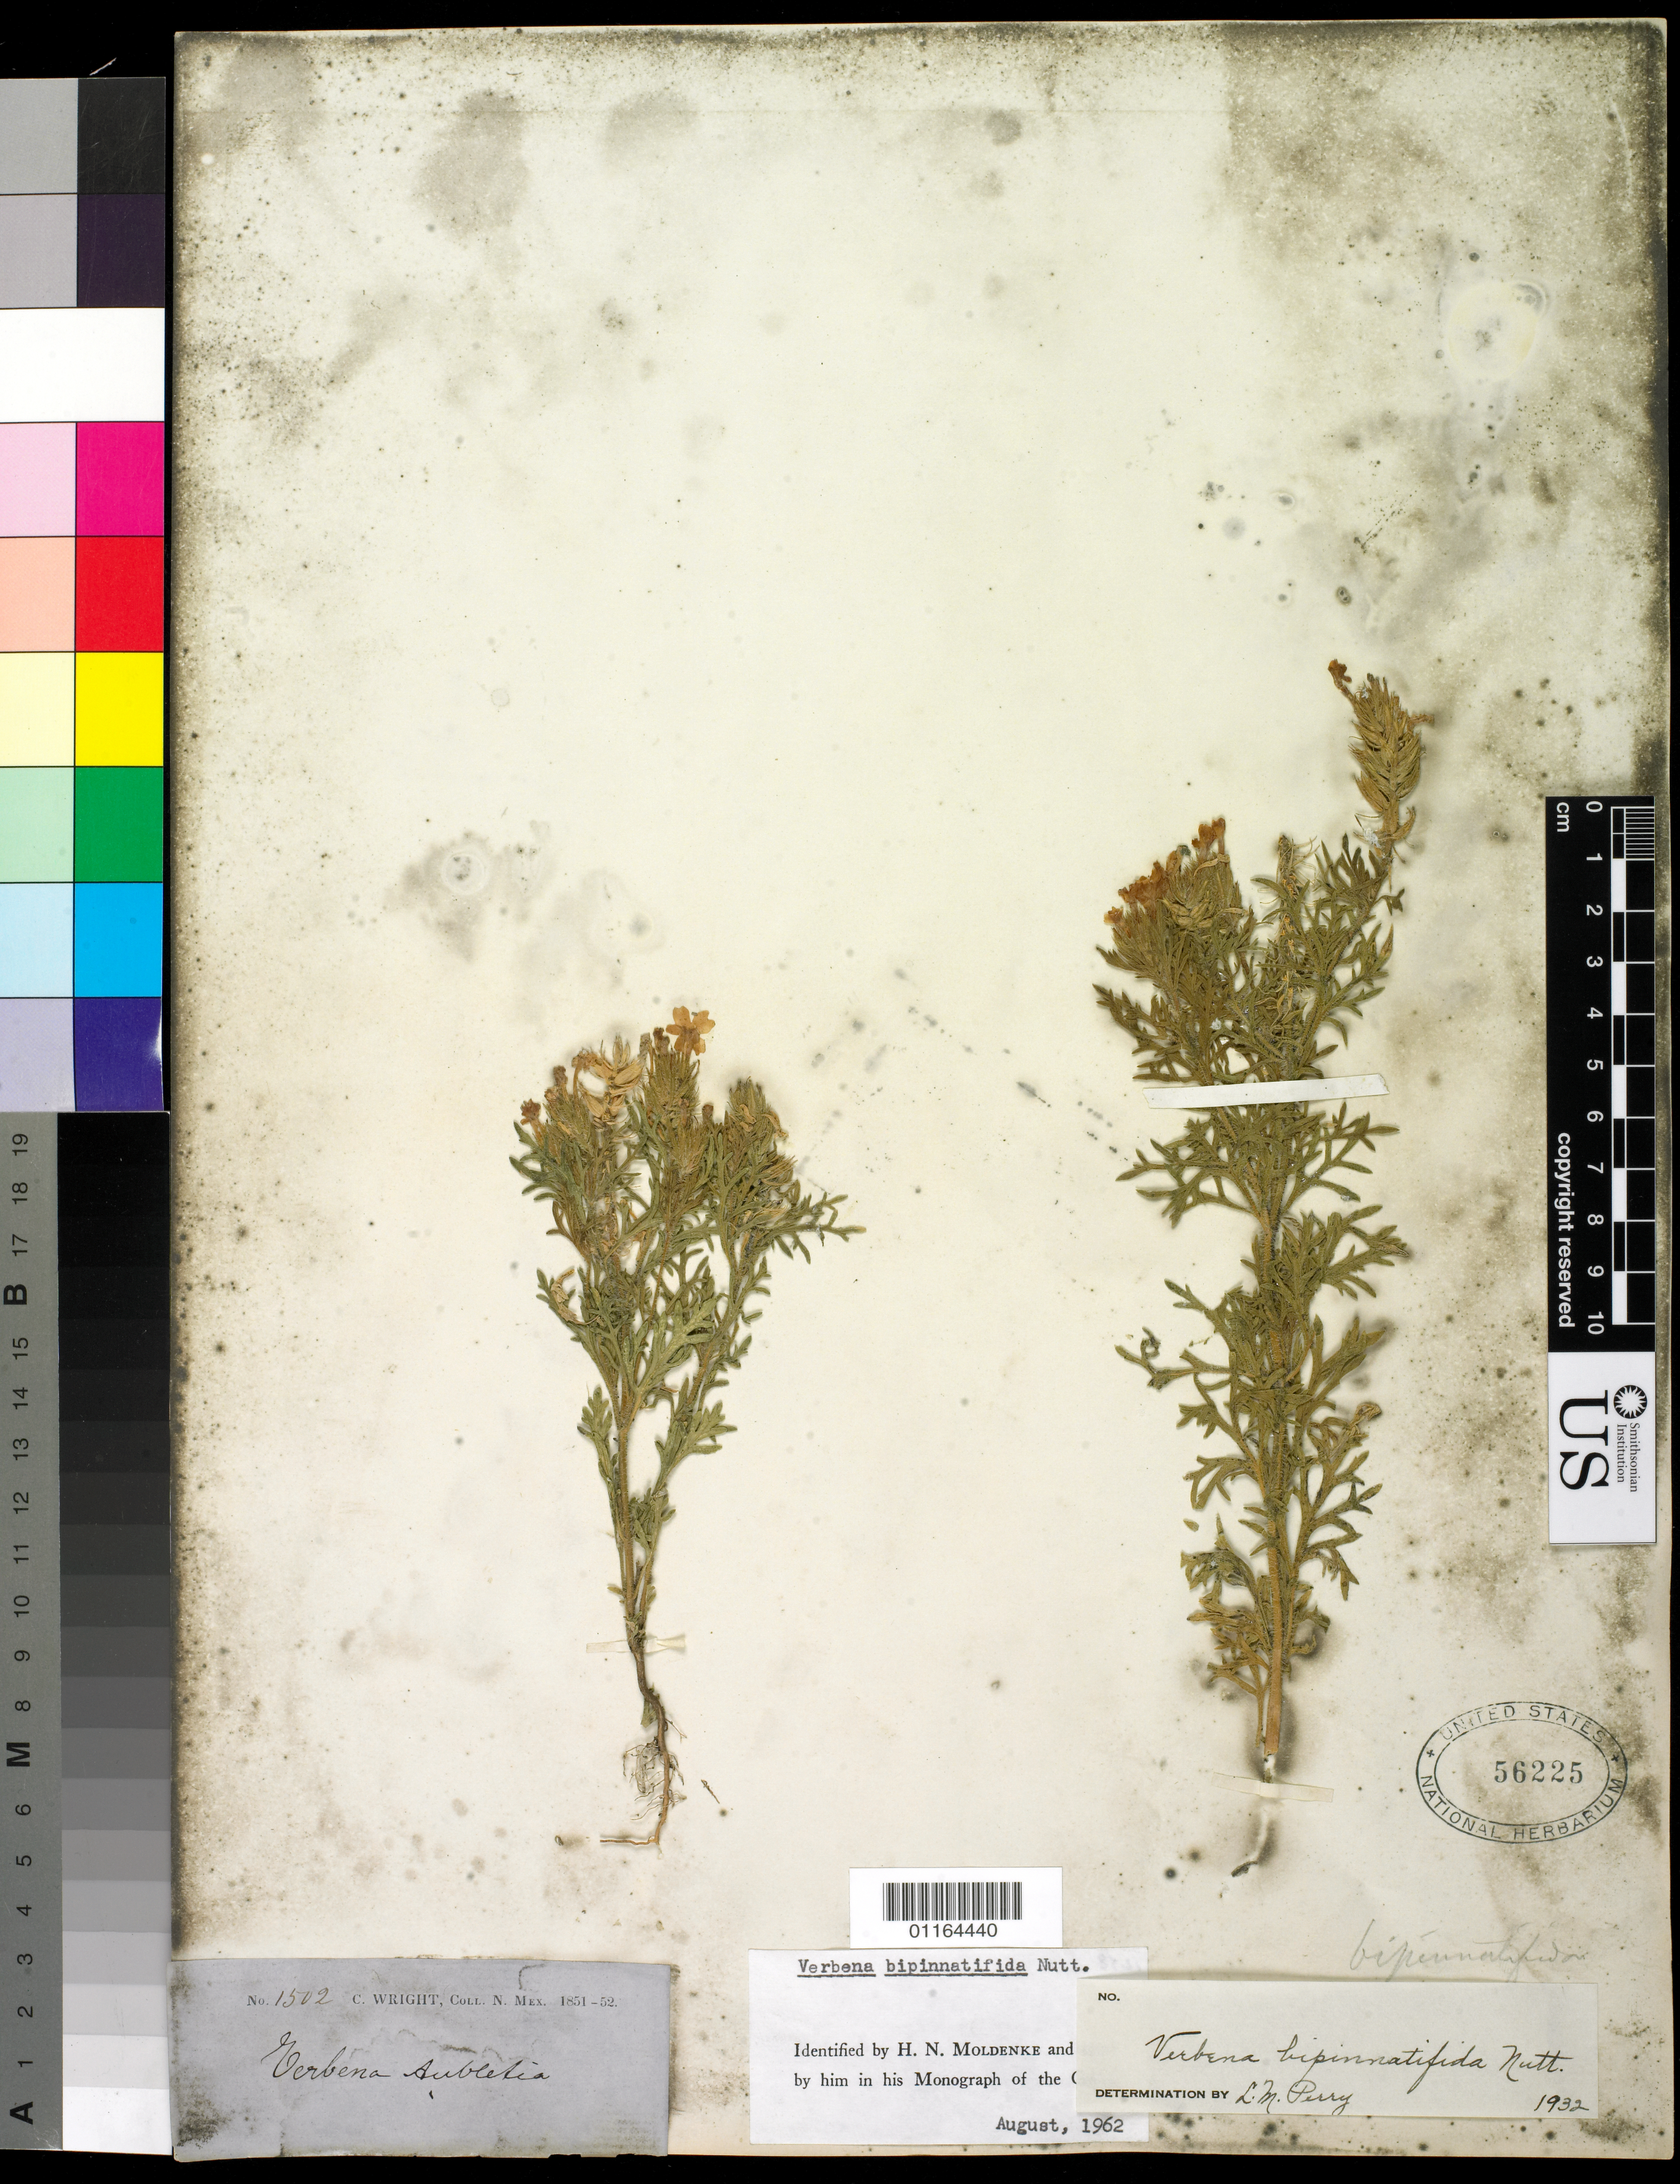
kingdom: Plantae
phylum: Tracheophyta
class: Magnoliopsida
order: Lamiales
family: Verbenaceae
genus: Verbena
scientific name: Verbena bipinnatifida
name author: (Schauer) Nutt.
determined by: Moldenke, H. N.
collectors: C. Wright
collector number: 1502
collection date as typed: ---1851 to -- --- 1852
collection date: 1851/1852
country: United States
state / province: New Mexico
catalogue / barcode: US 56225